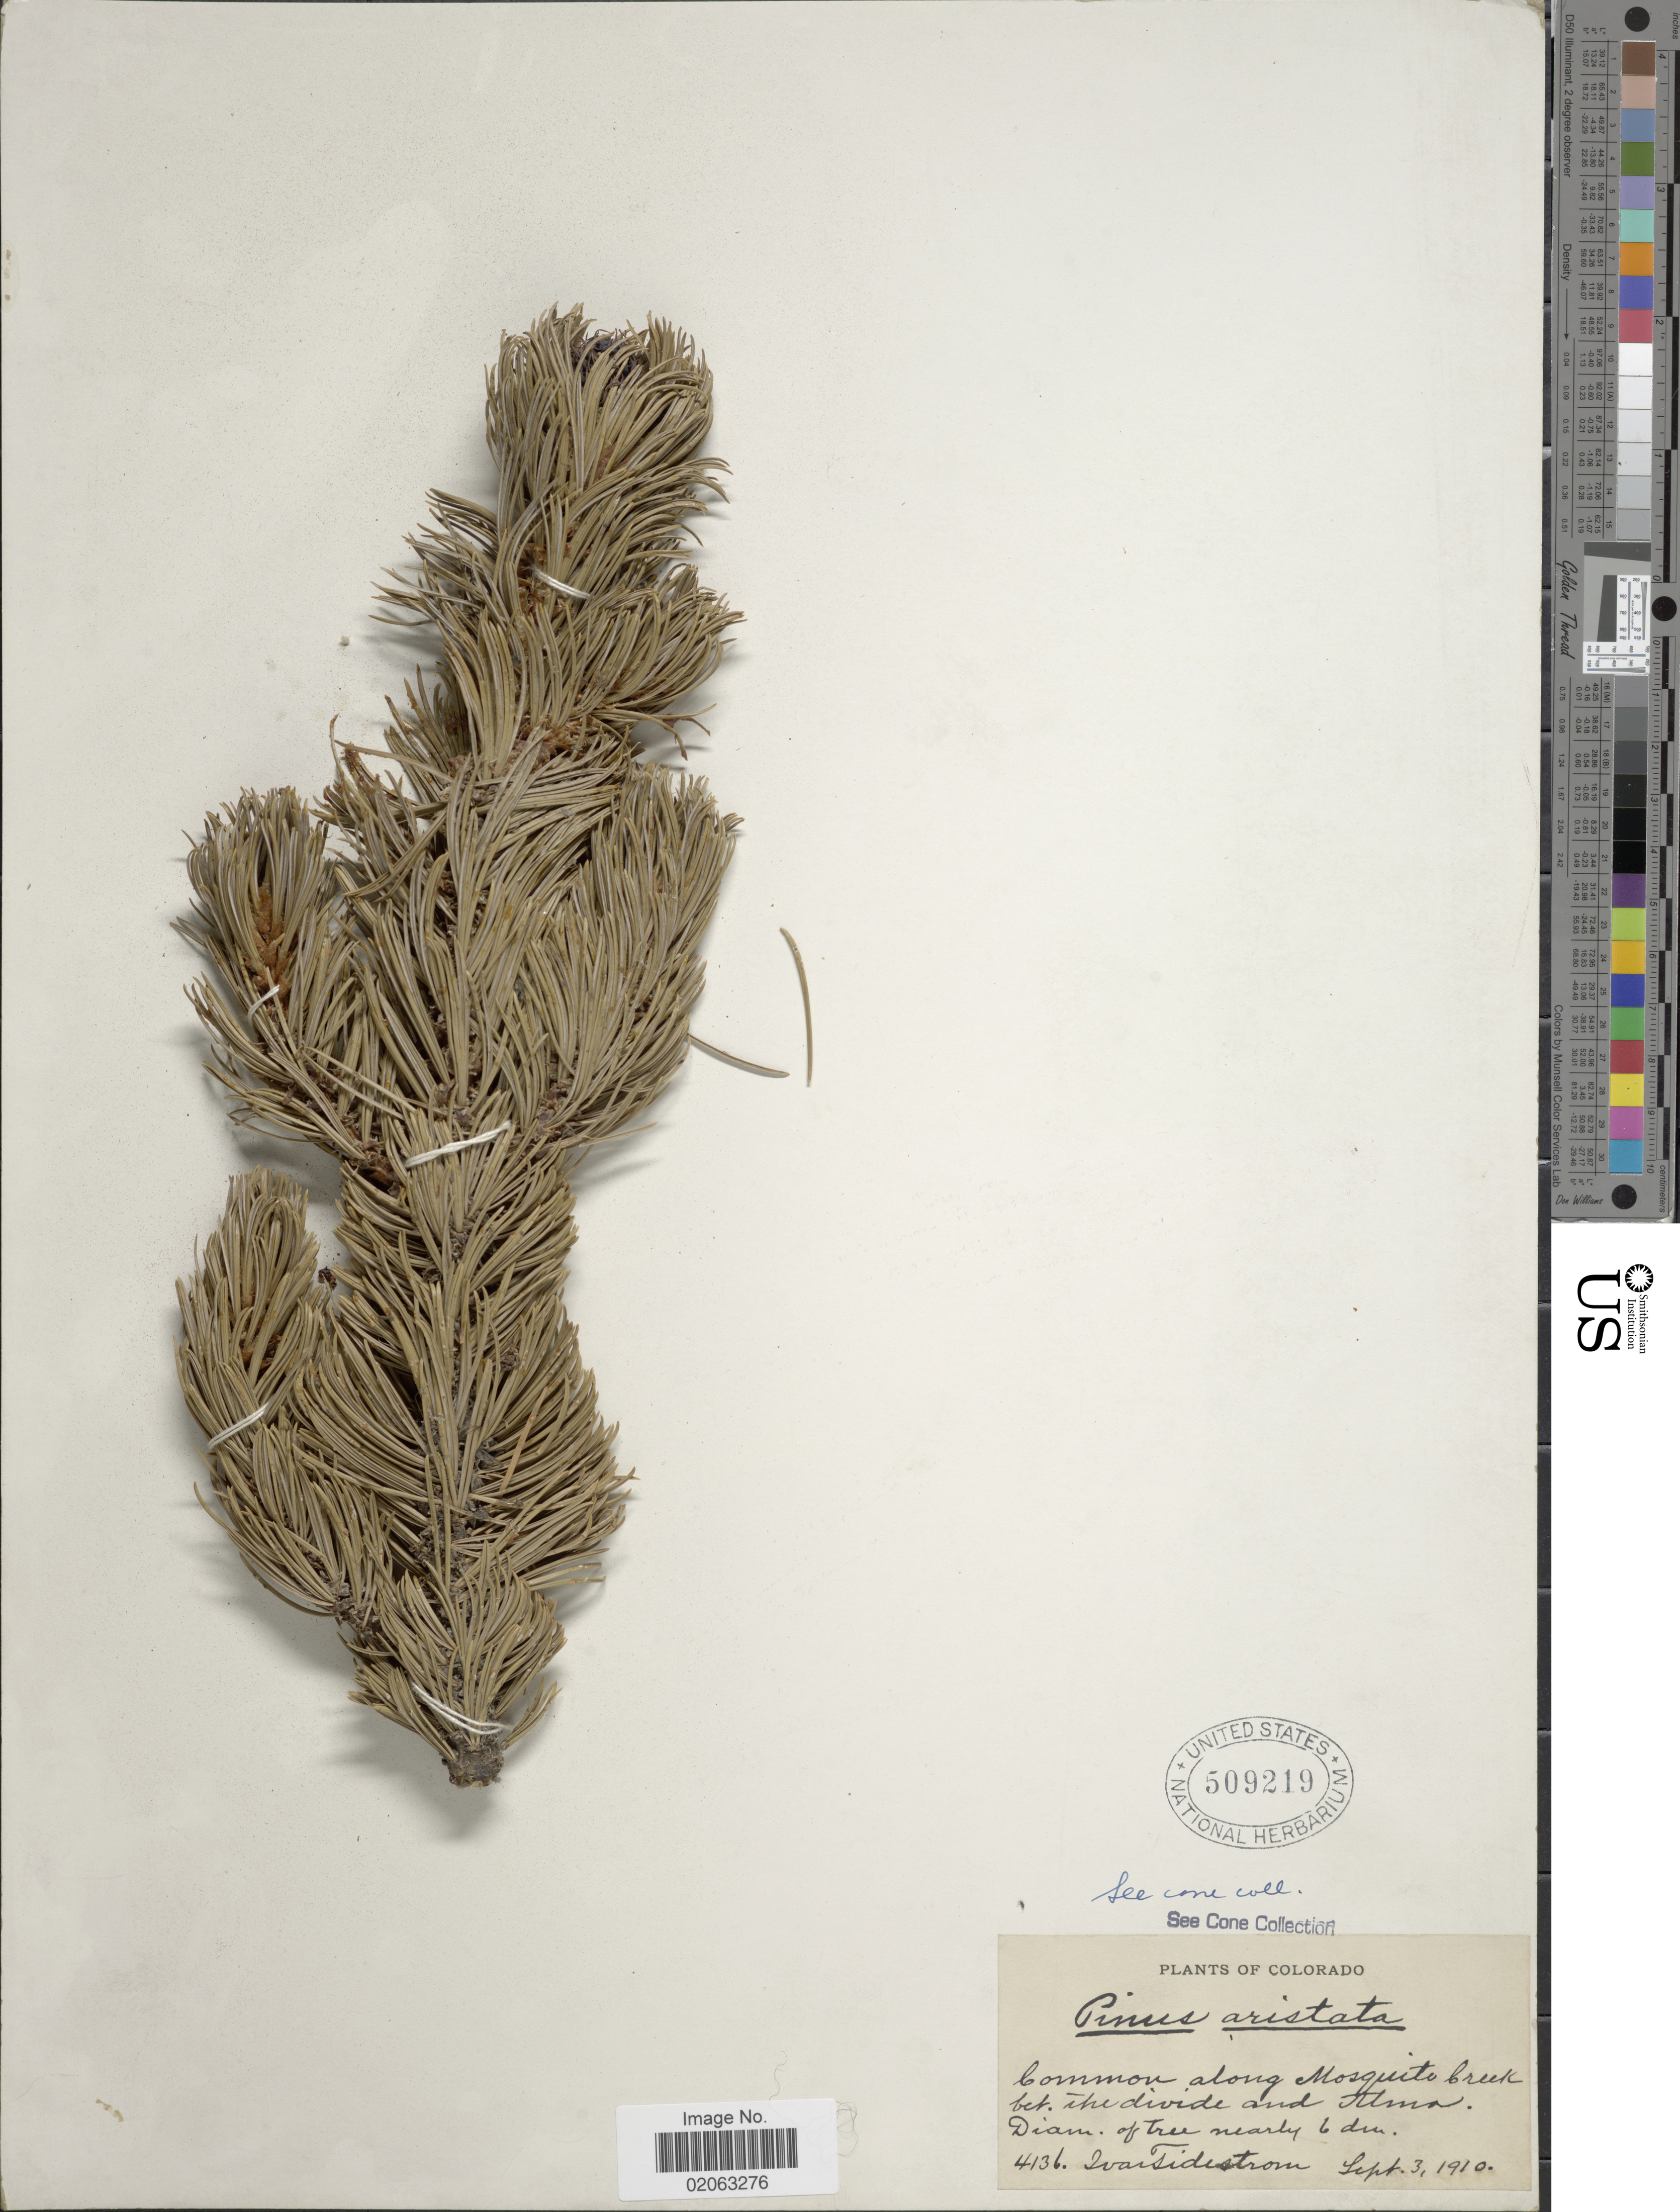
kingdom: Plantae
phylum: Tracheophyta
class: Pinopsida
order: Pinales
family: Pinaceae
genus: Pinus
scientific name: Pinus aristata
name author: Engelm.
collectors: I. F. Tidestrom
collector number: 4136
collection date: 1910-09-03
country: United States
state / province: Colorado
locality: Common along Mosquito Creek bet. the divide and Alma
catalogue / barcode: US 509219